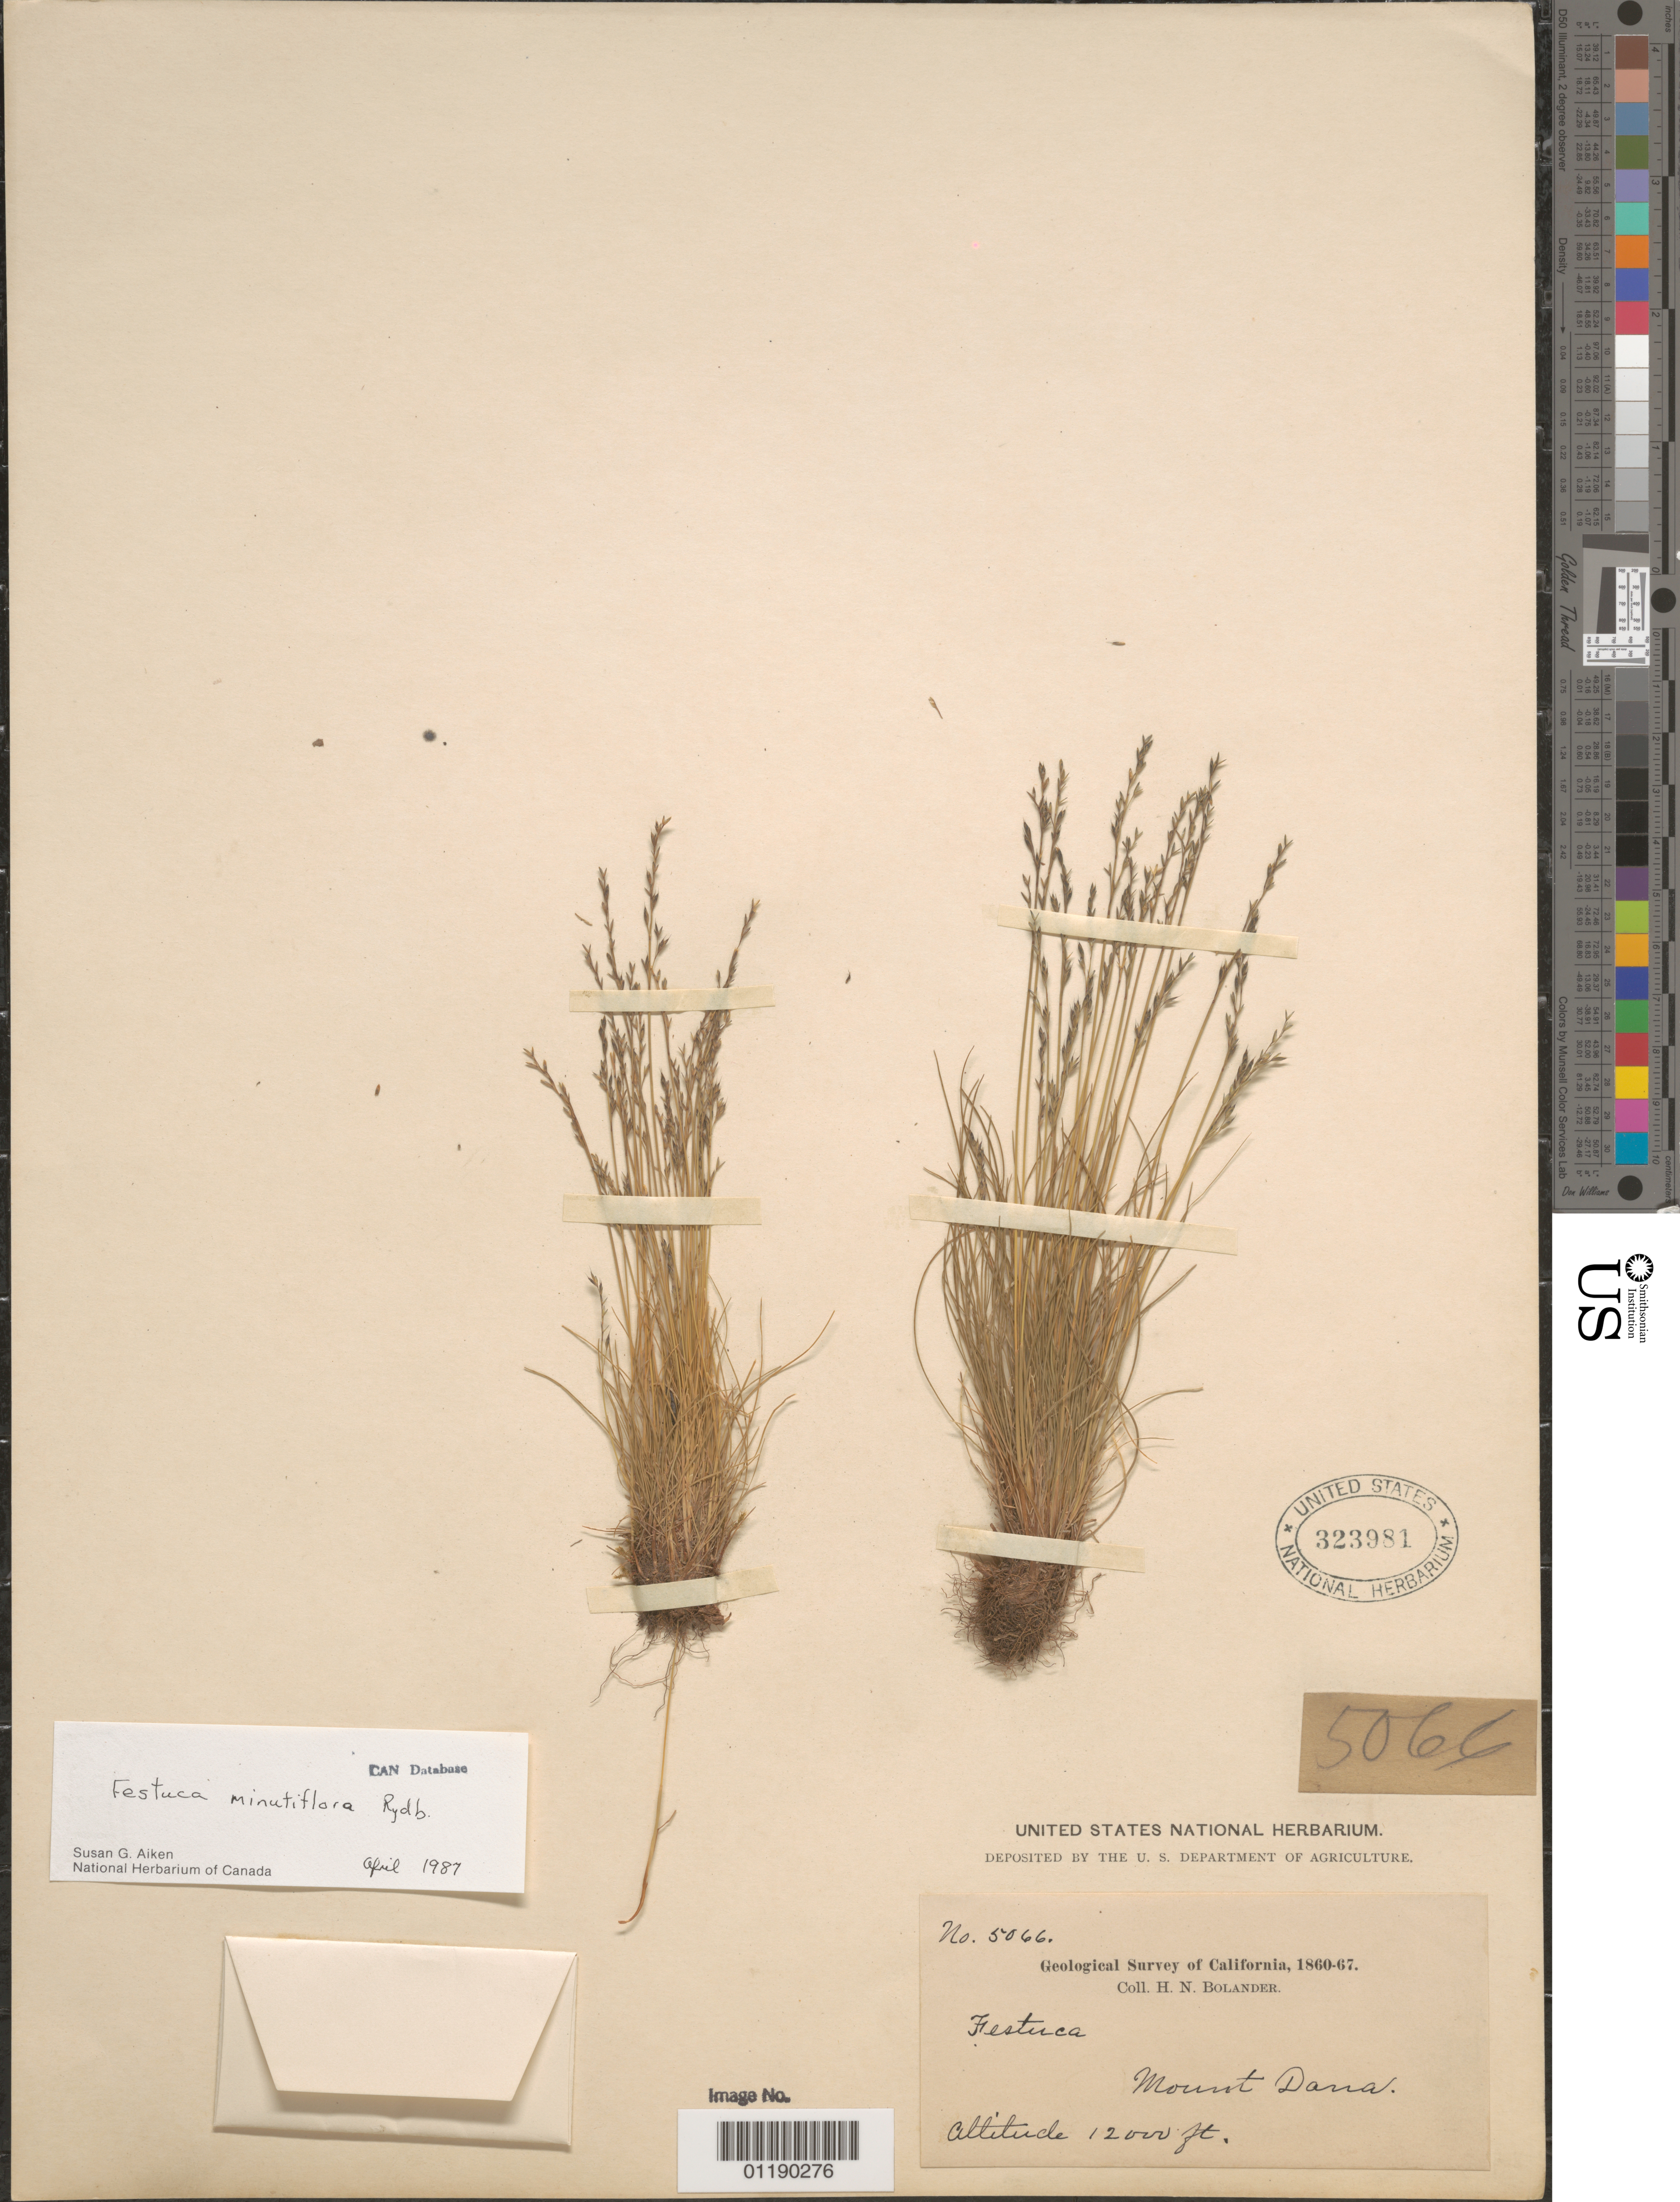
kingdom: Plantae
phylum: Tracheophyta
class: Liliopsida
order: Poales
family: Poaceae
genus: Festuca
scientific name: Festuca minutiflora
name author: Rydb.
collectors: H. Bolander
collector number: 5066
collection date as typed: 1860 to -- -- 1867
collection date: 1860/1867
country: United States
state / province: California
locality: Mount Dana.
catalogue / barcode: US 323981